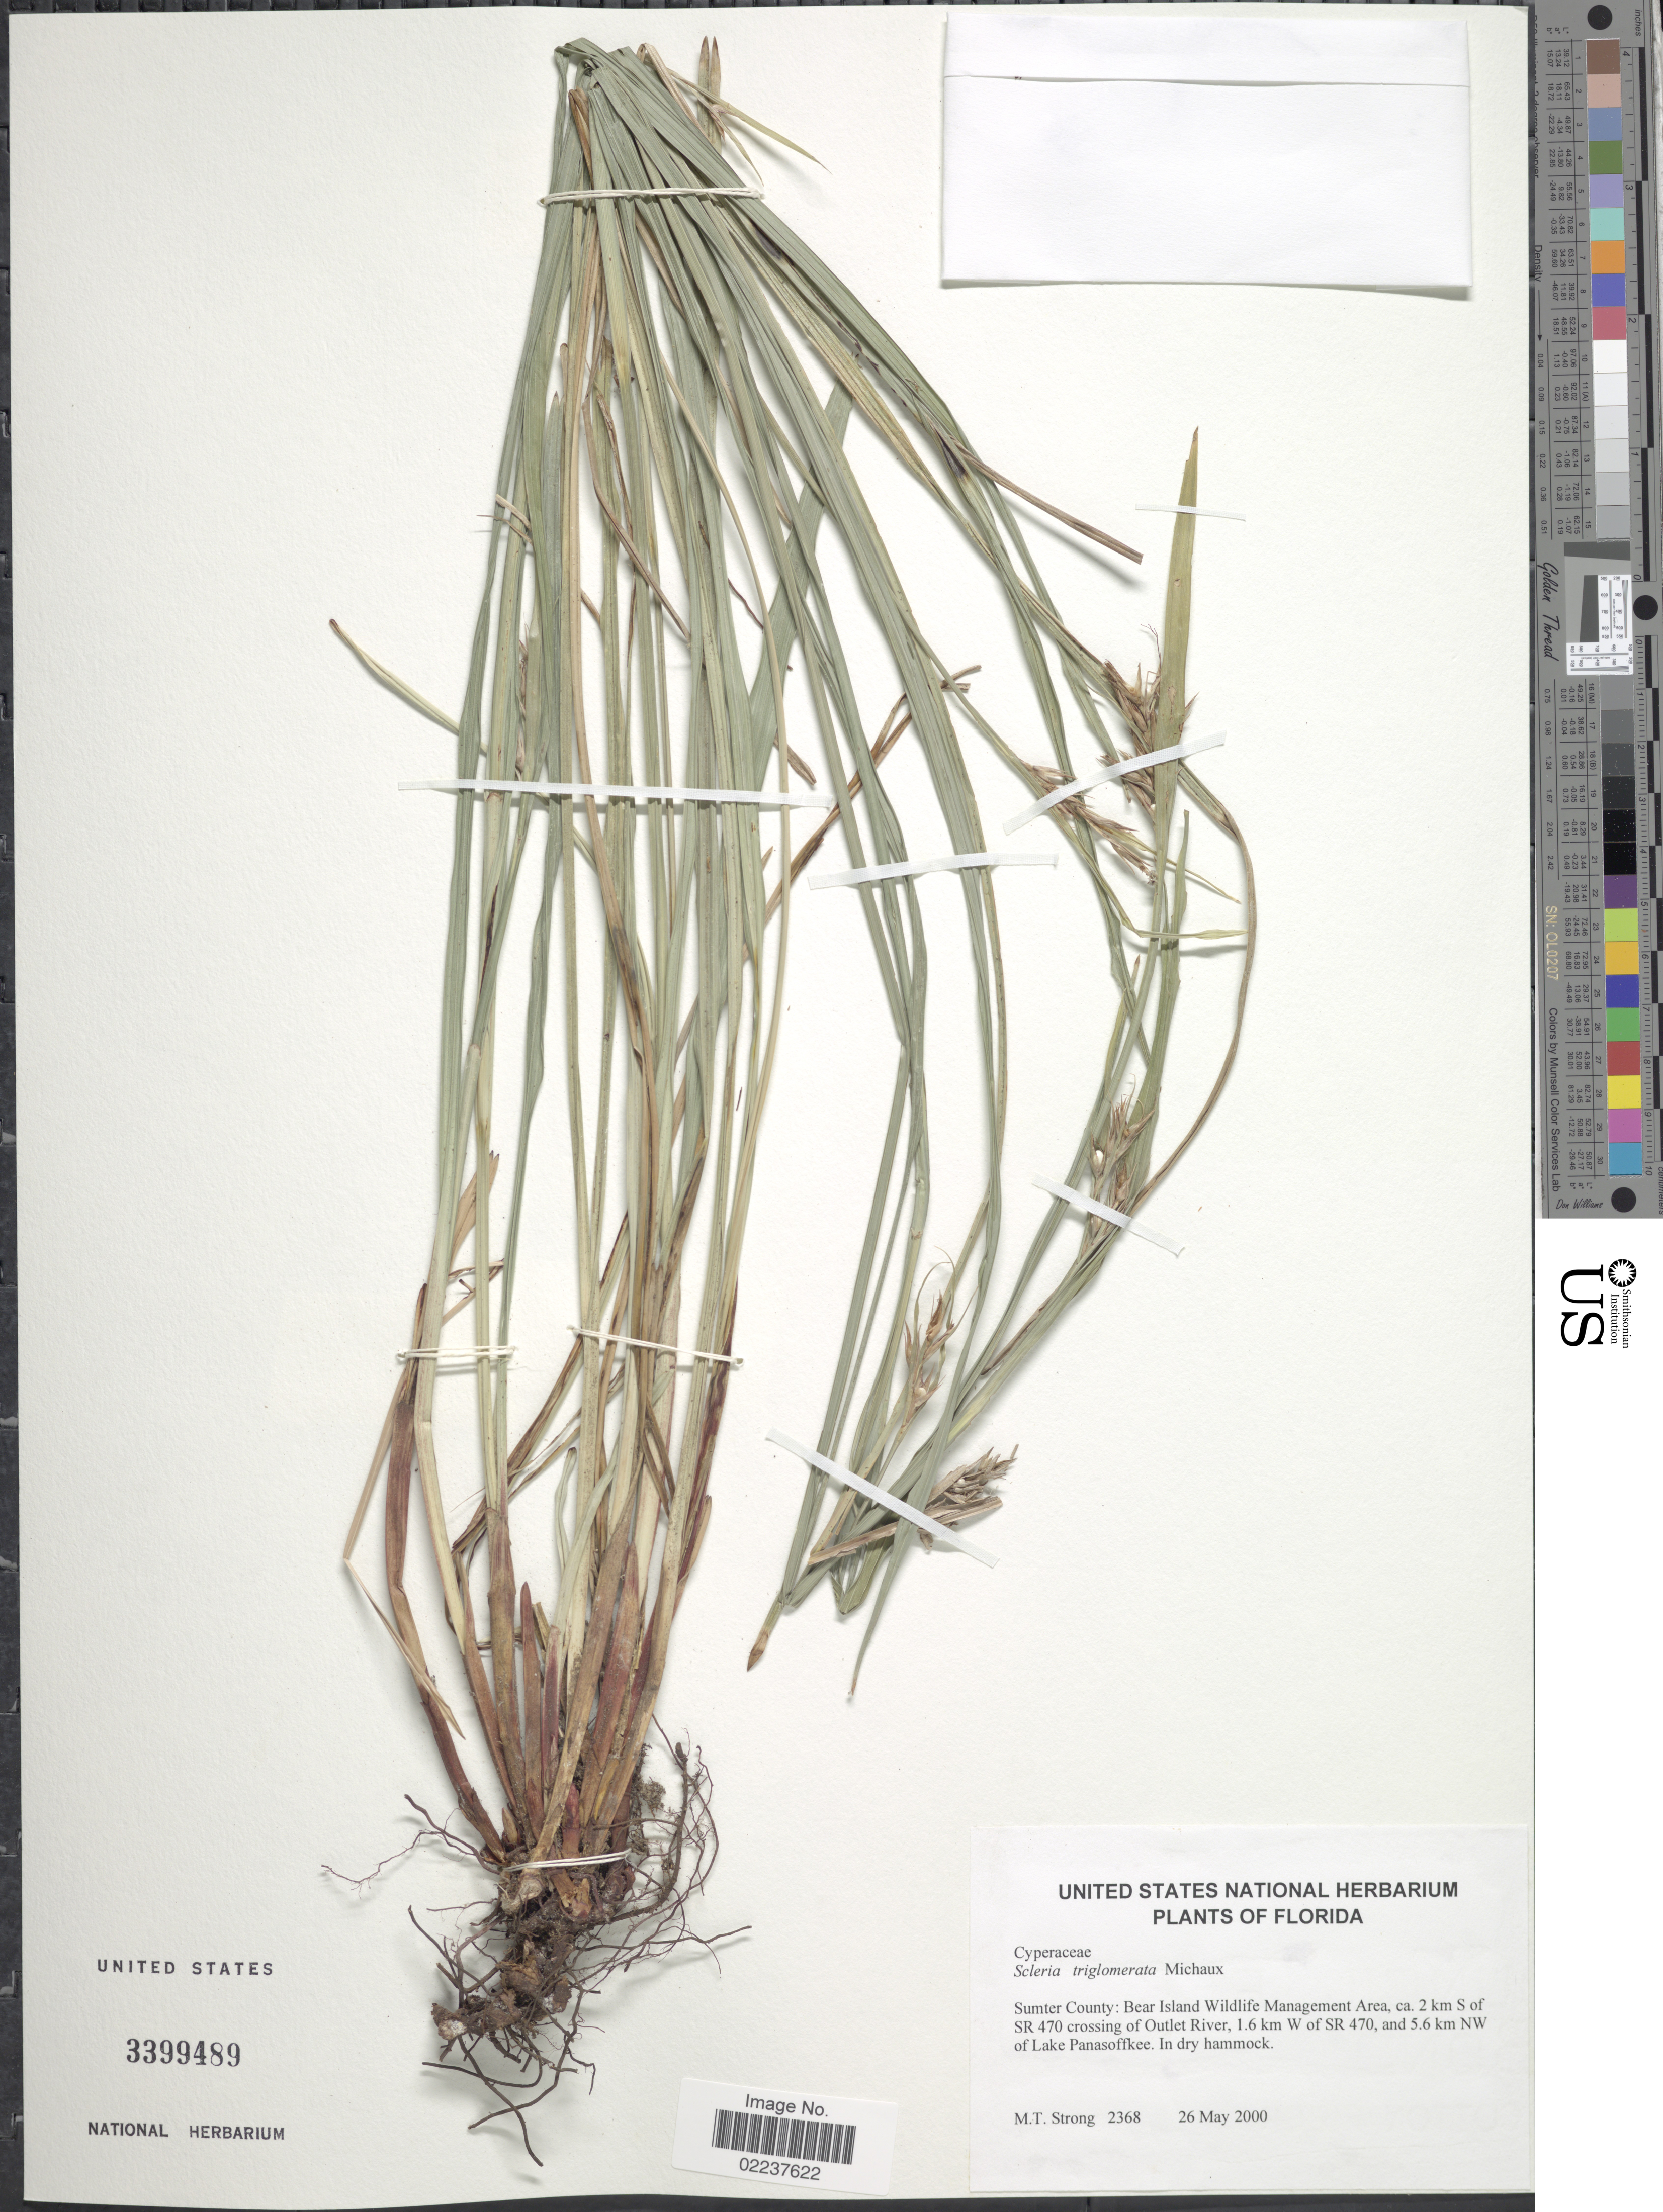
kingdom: Plantae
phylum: Tracheophyta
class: Liliopsida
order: Poales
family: Cyperaceae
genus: Scleria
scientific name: Scleria triglomerata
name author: Michx.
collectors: M. T. Strong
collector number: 2368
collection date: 2000-05-26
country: United States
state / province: Florida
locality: Sumter County: Bear Island Wildlife Management Area, ca. 2 km S of SR 470 crossing of Outlet River, 1.6 km W of SR 470, and 5.6 km NW of Lake Panasoffkee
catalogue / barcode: US 3399489